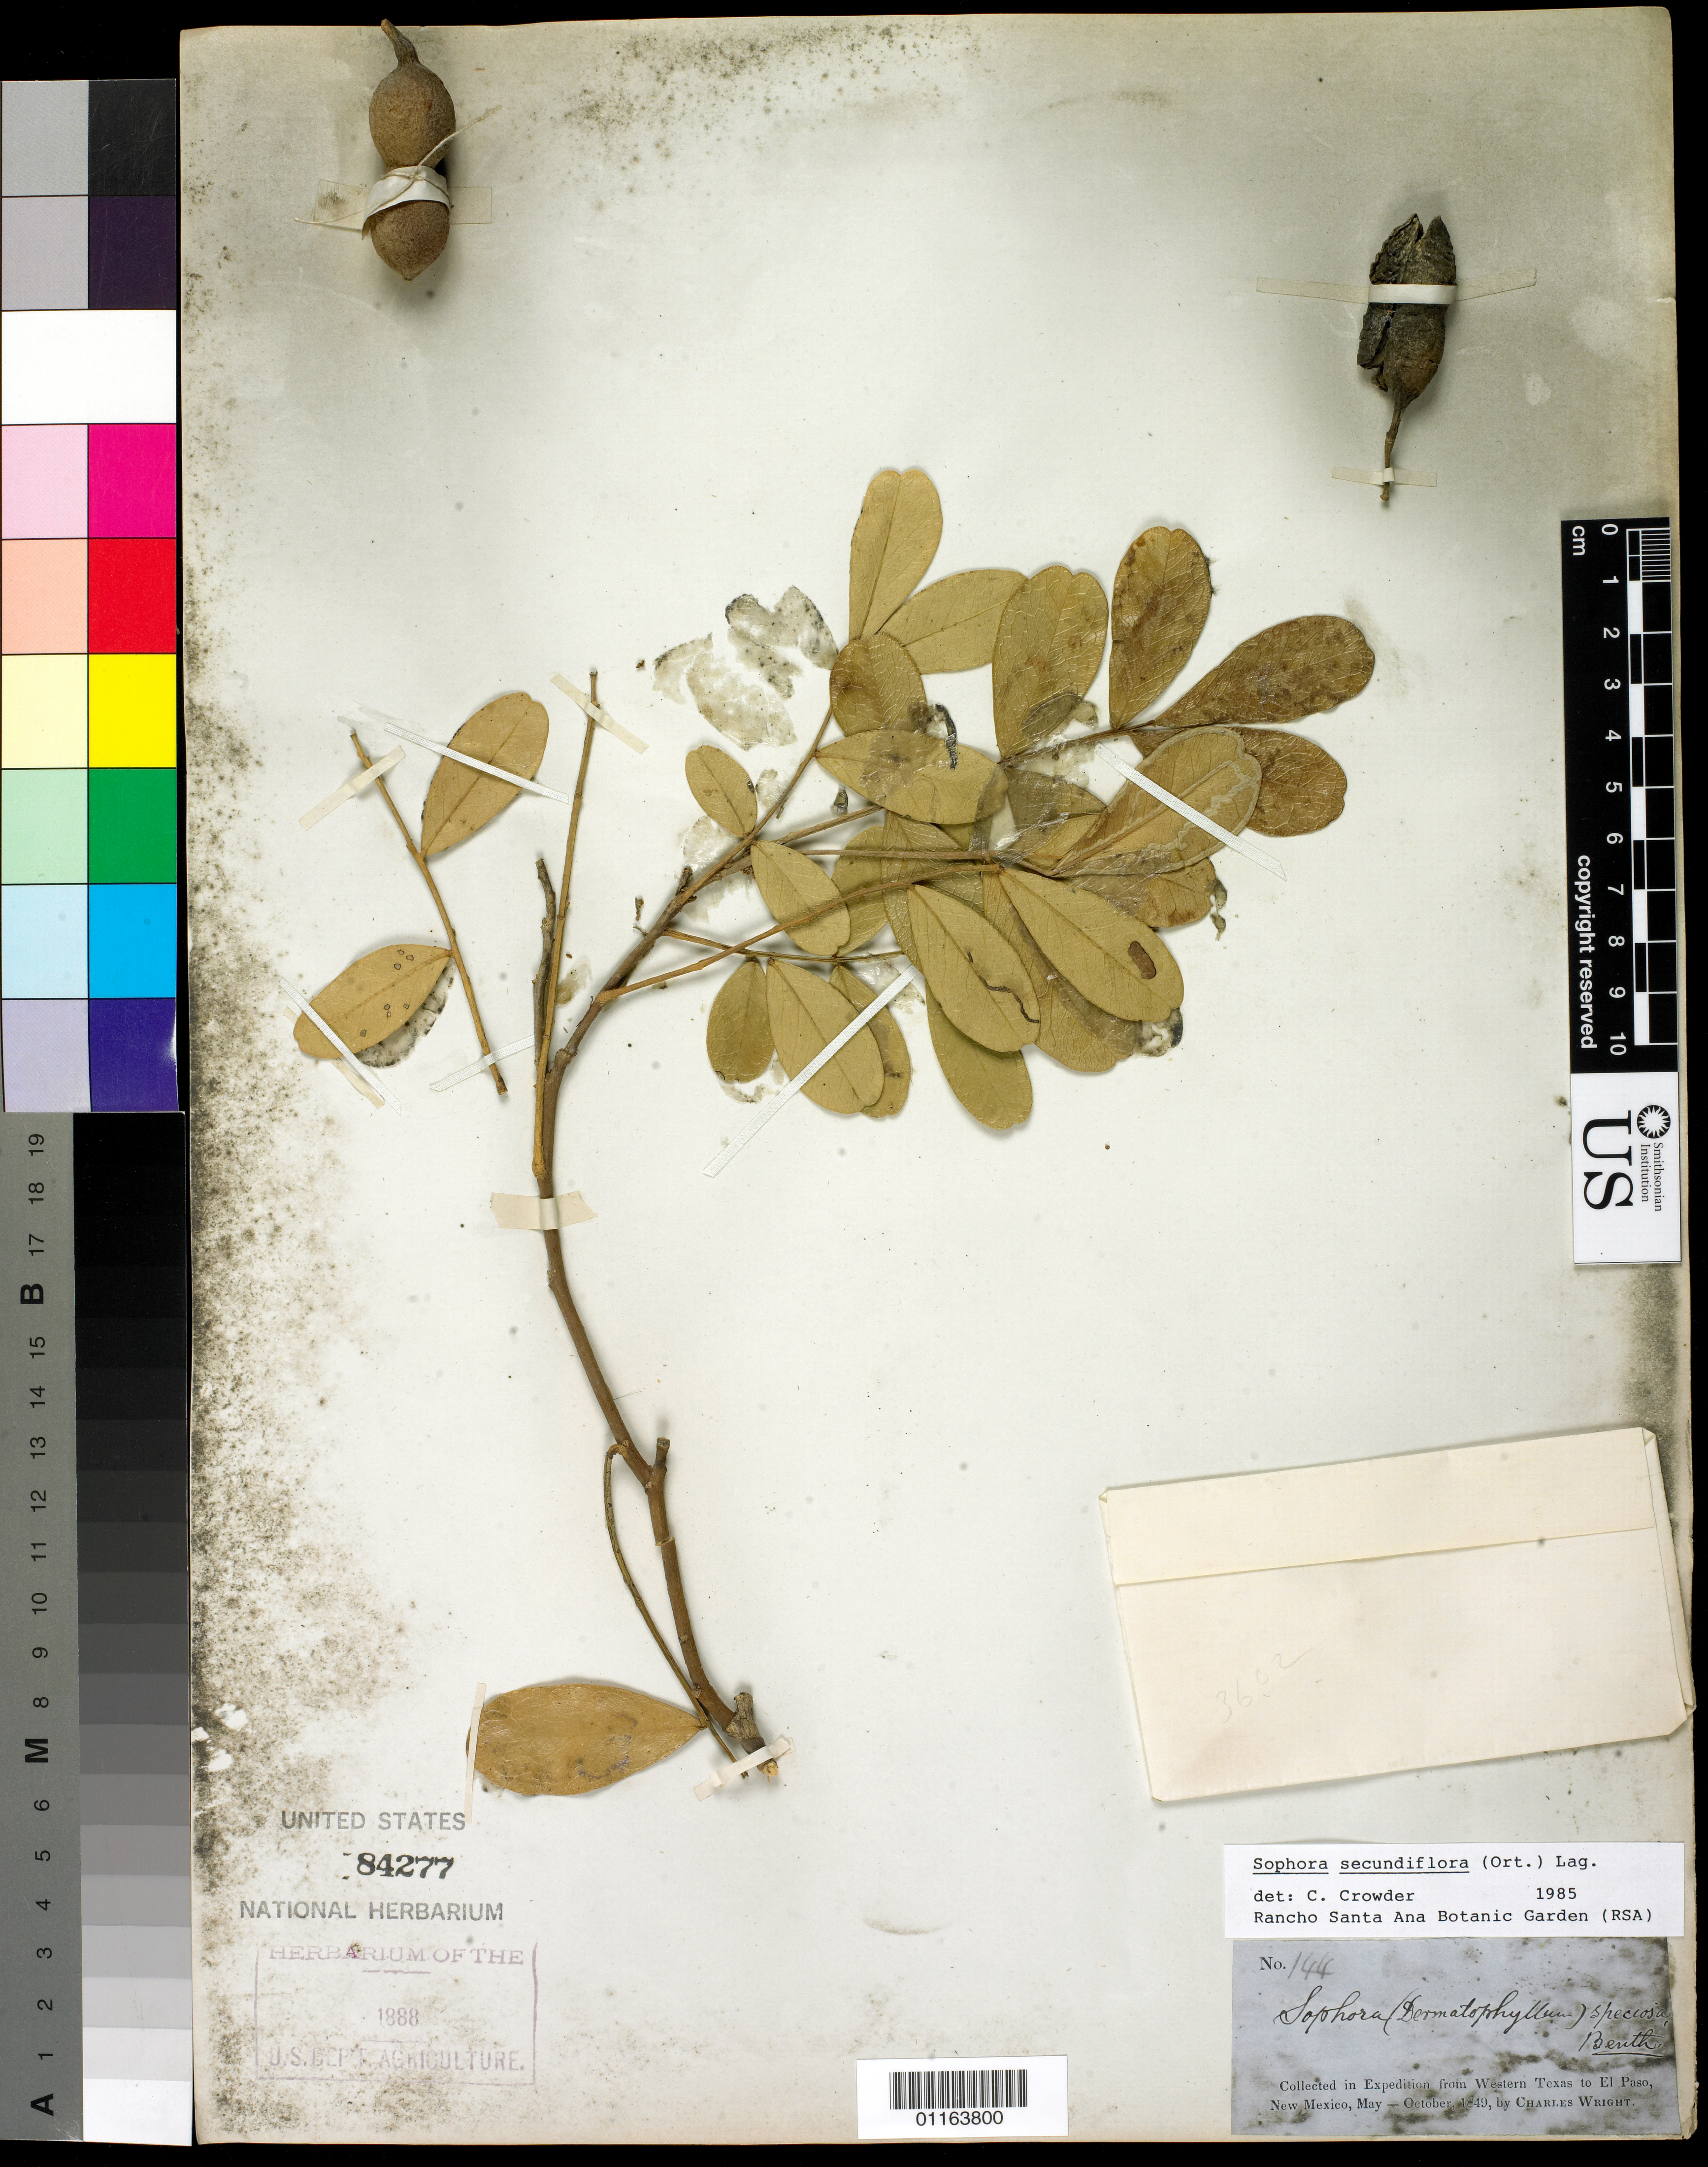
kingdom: Plantae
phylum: Tracheophyta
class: Magnoliopsida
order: Fabales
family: Fabaceae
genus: Dermatophyllum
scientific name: Dermatophyllum secundiflorum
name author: (Ortega) Gandhi & Reveal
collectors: C. Wright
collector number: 144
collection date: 1849-05/1849-10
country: United States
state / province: New Mexico / Texas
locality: Western Texas to El Paso.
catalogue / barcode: US 84277